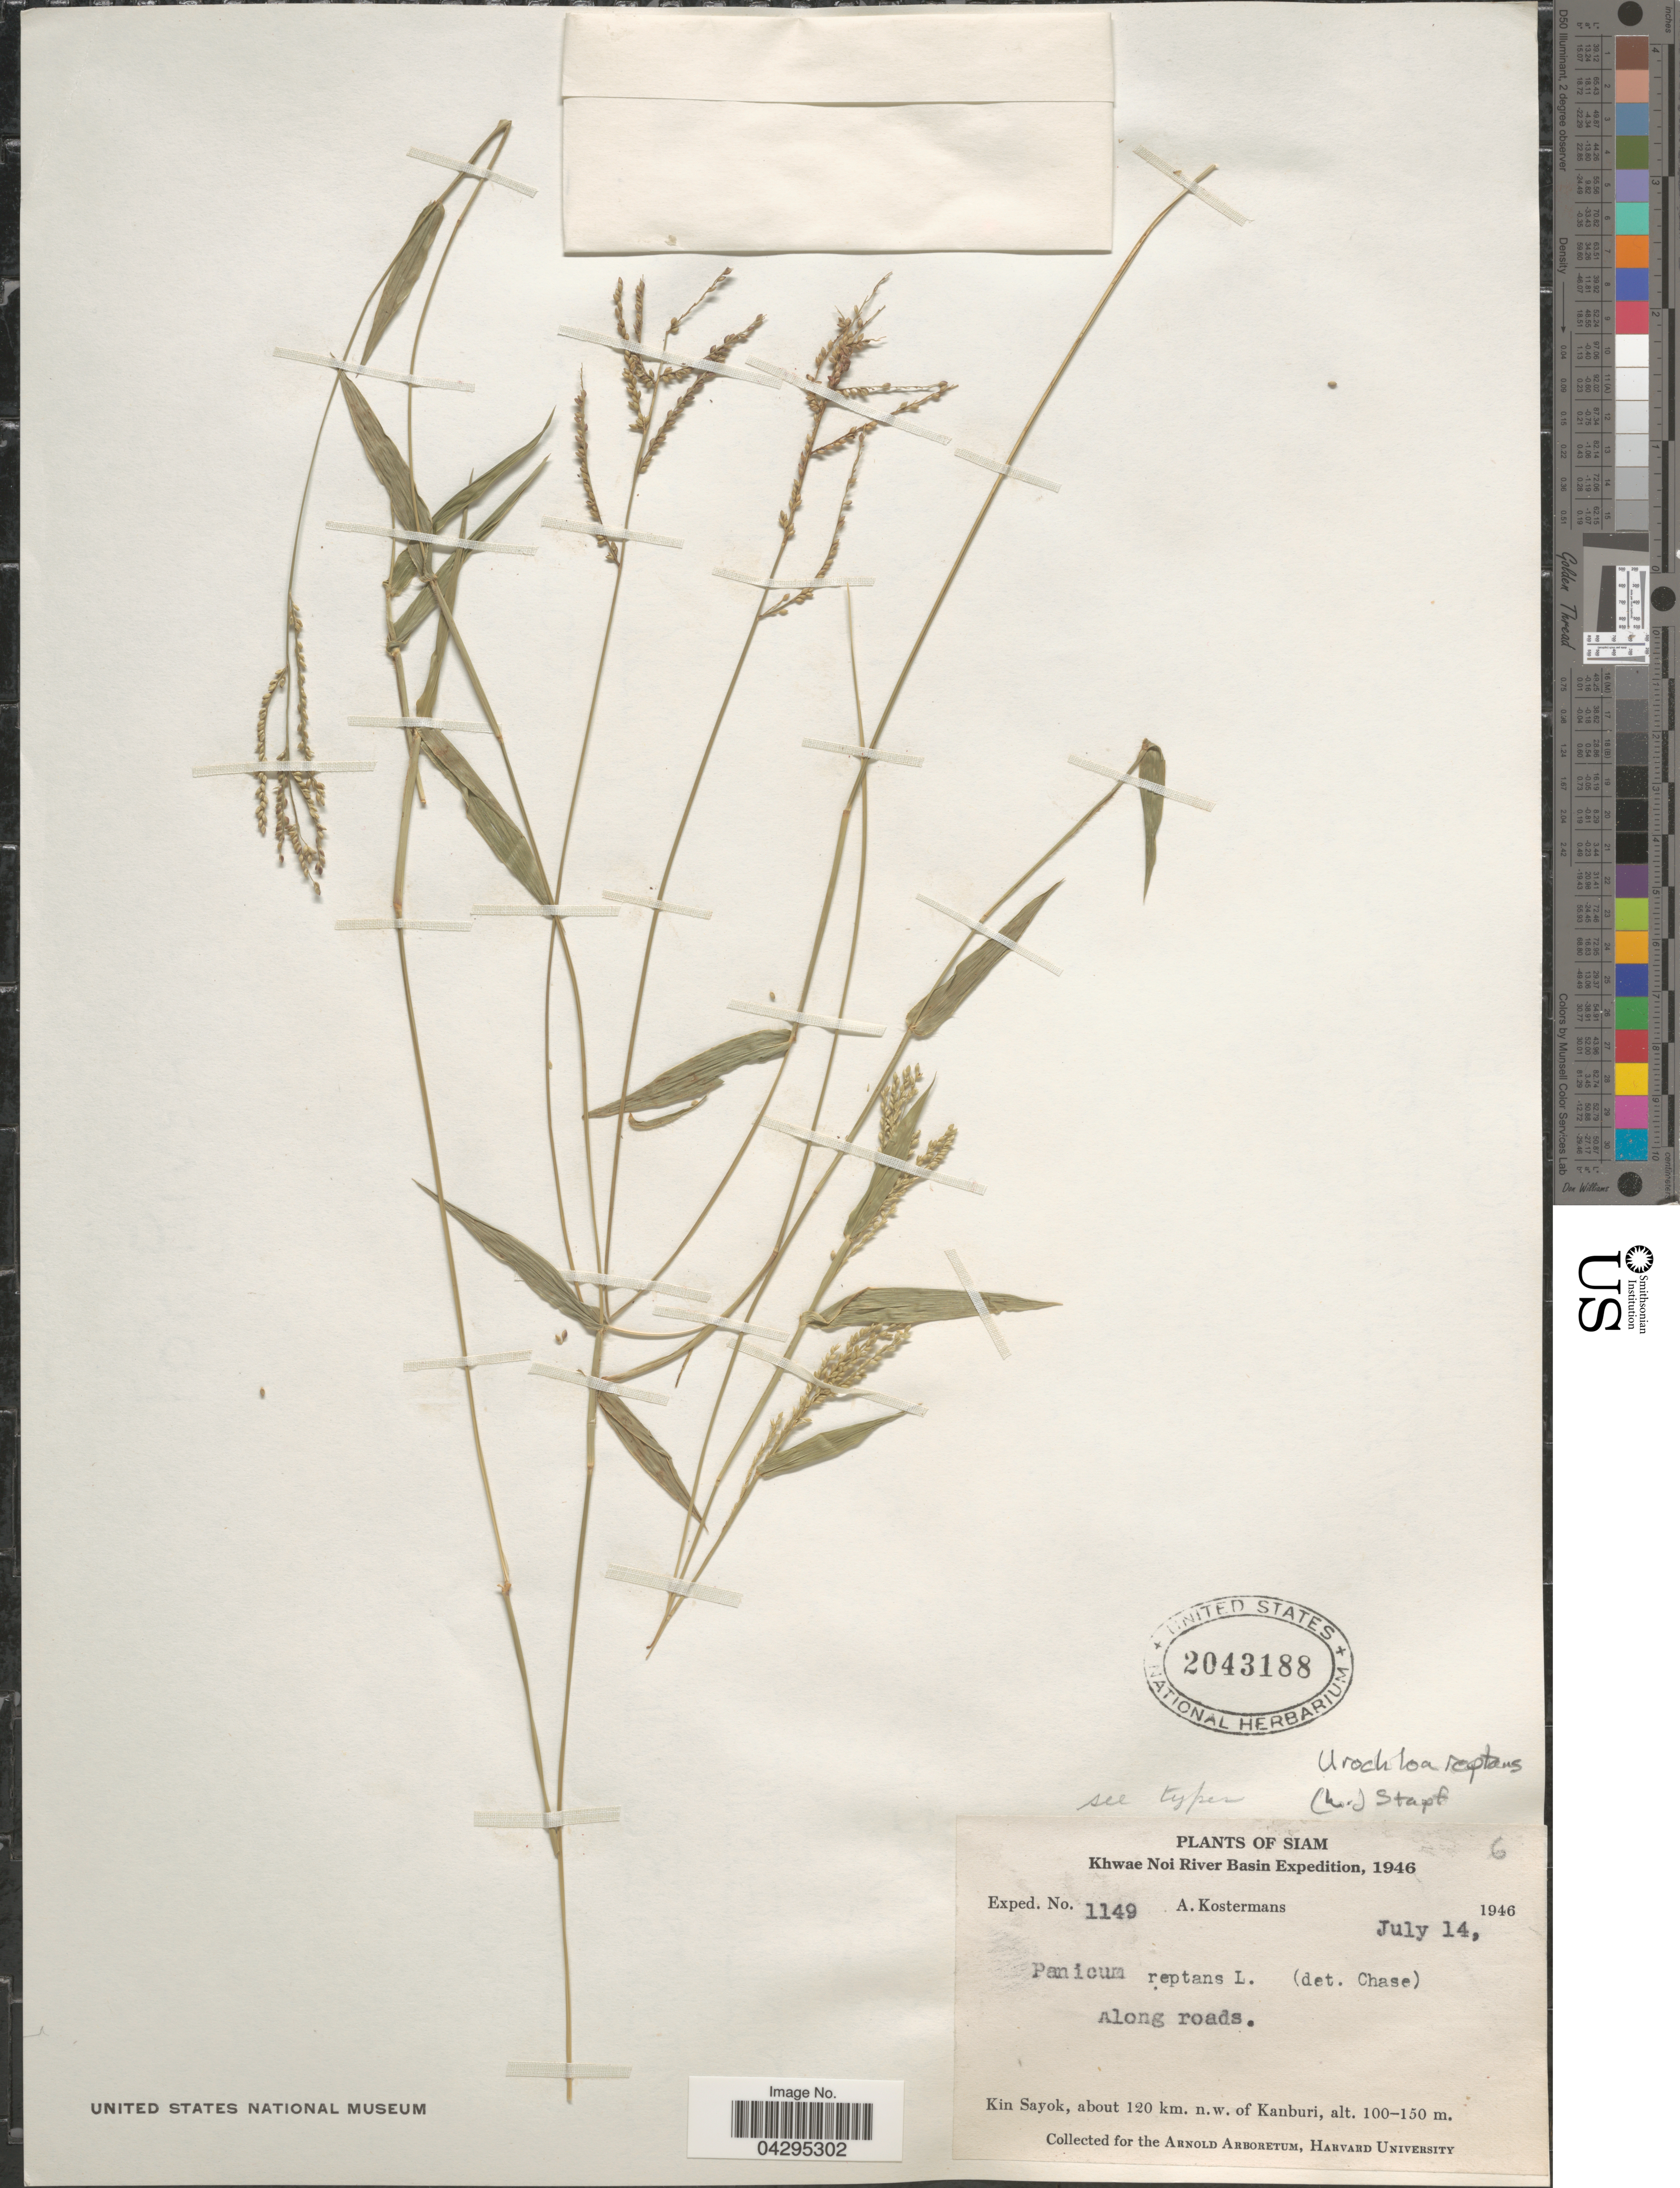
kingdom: Plantae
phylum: Tracheophyta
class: Liliopsida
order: Poales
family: Poaceae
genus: Urochloa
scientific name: Urochloa reptans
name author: (L.) Stapf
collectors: A. J. G. Kostermans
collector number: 1149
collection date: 1946-07-14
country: Thailand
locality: Siam. Khwae Noi River Basin Expedition, 1946. Kin Sayok, about 120 km. n.w. of Kanburi.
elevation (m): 100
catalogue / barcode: US 2043188